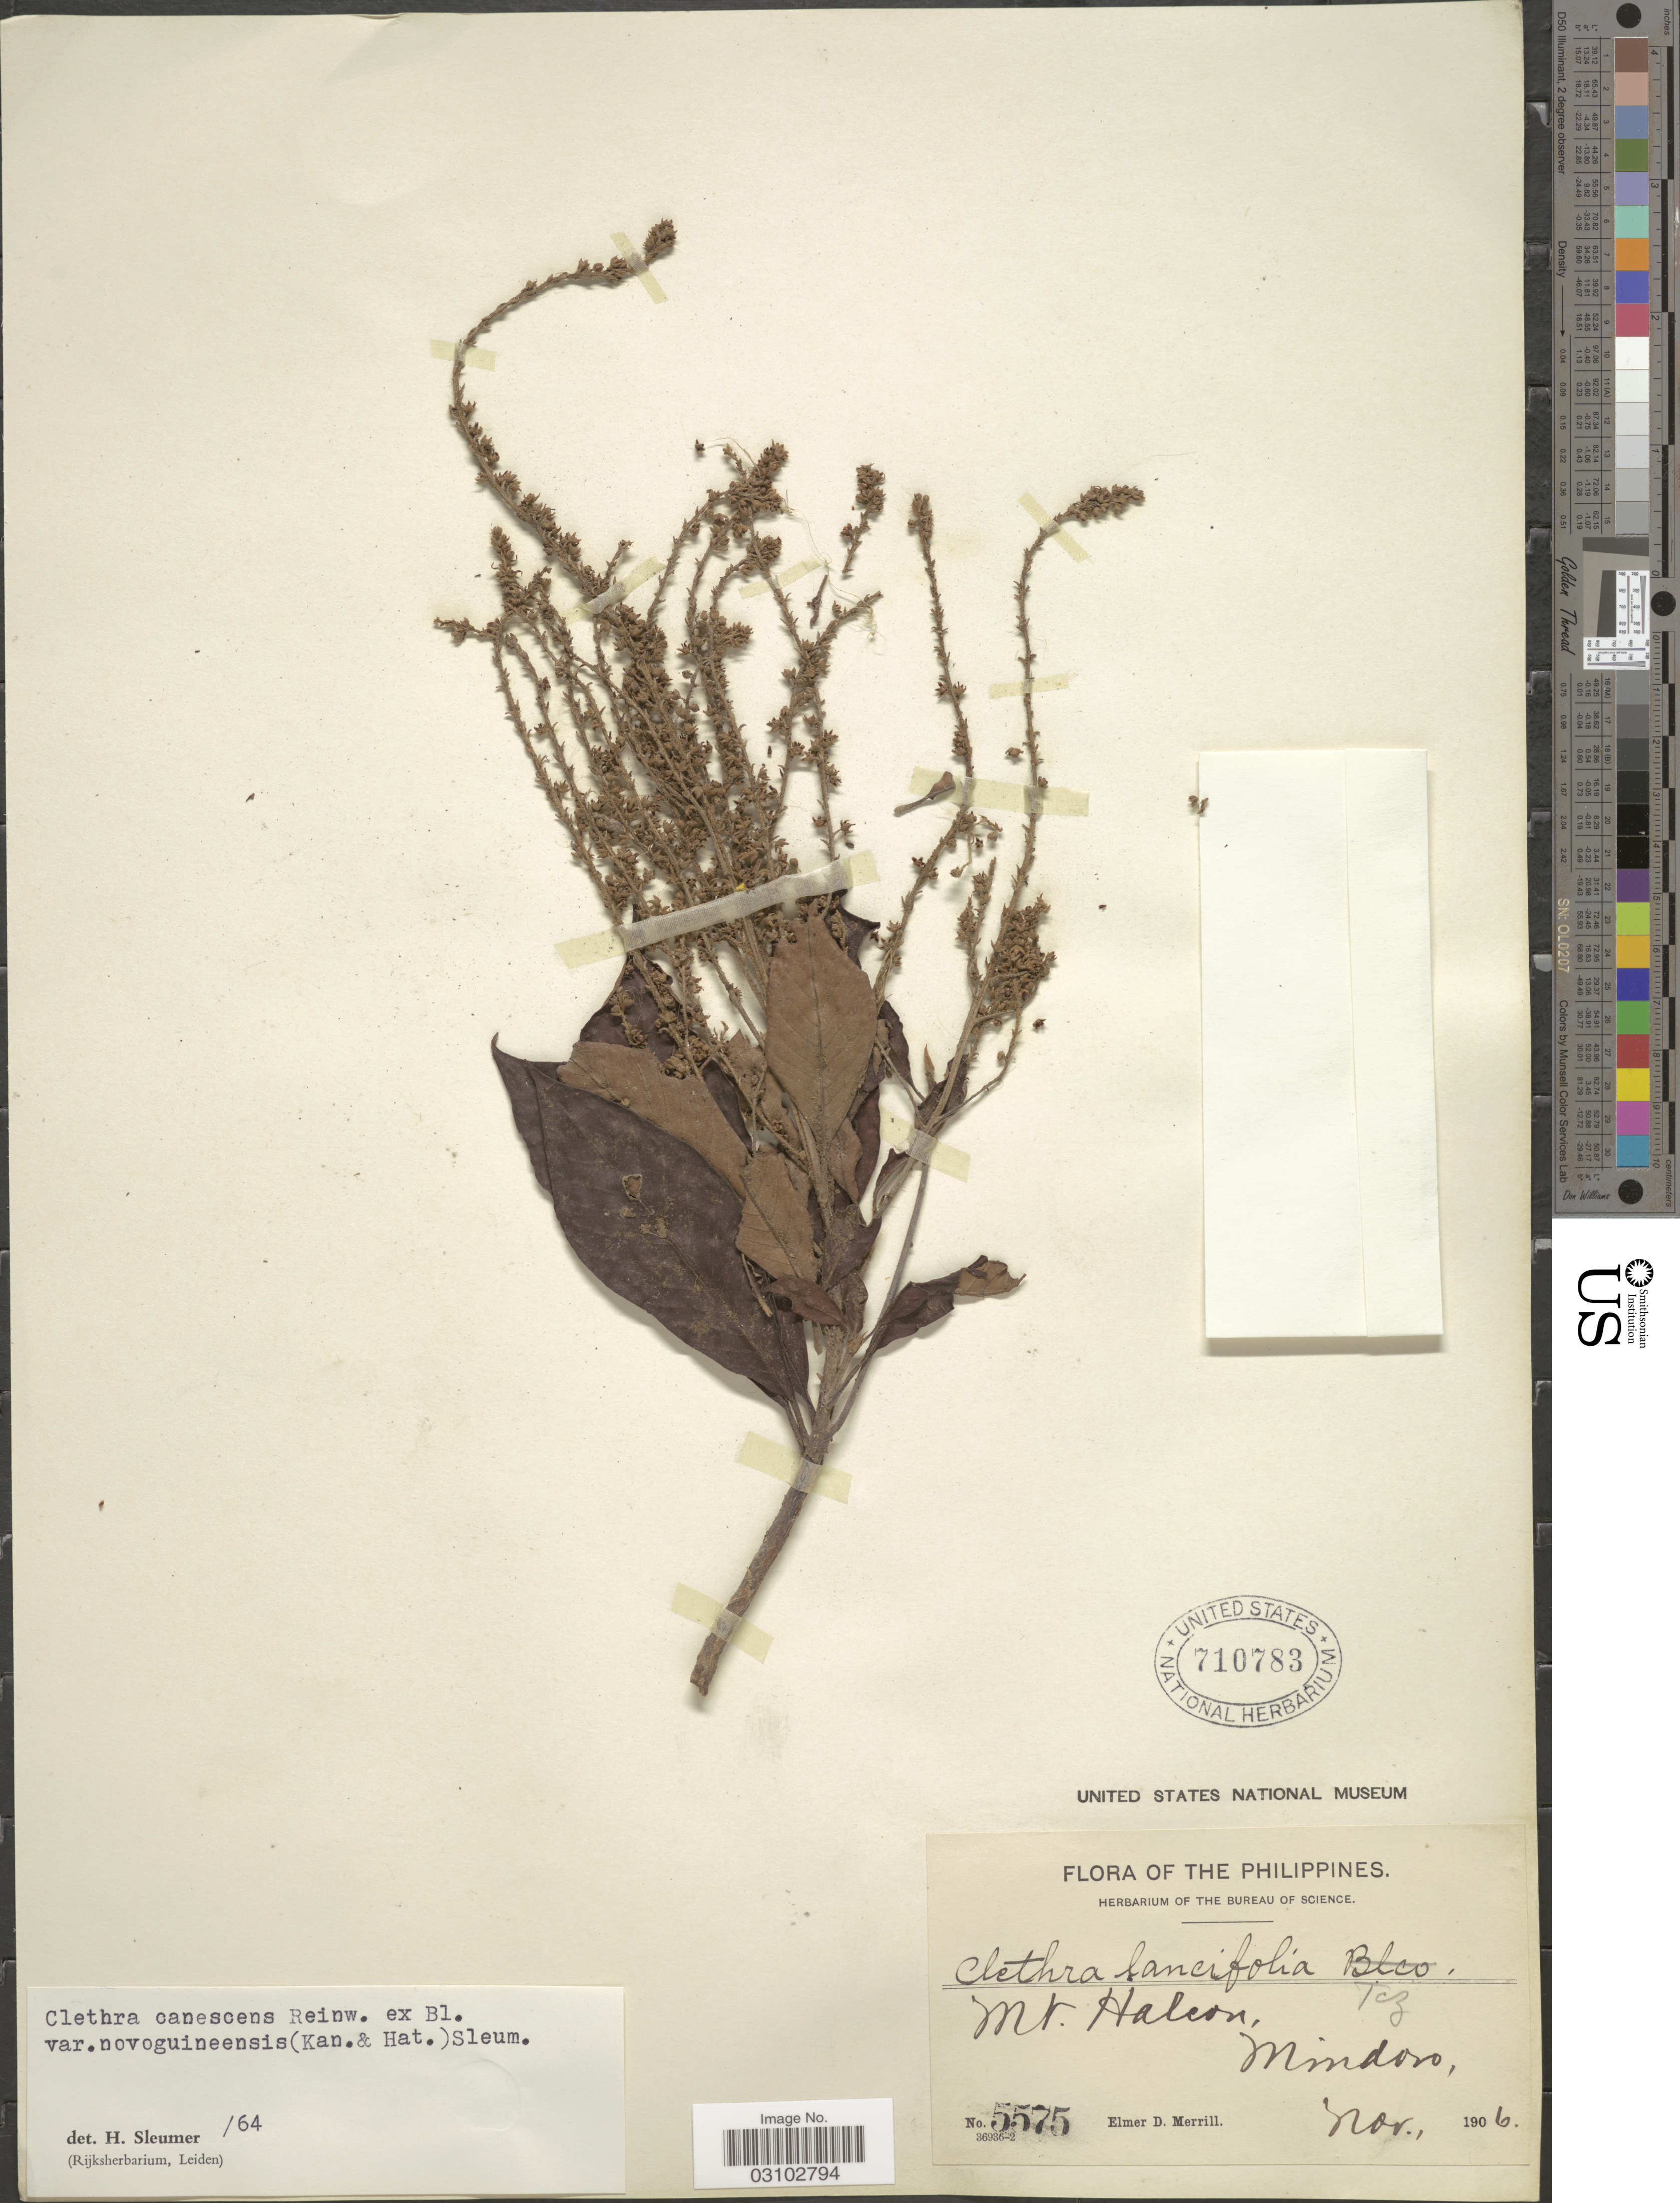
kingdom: Plantae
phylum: Tracheophyta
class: Magnoliopsida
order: Ericales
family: Clethraceae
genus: Clethra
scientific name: Clethra canescens var. novoguineensis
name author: (Kaneh. & Hatus.) Sleumer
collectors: E. D. Merrill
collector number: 5575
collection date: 1906-11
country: Philippines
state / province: Mimaropa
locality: Mt. Halcon.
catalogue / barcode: US 710783